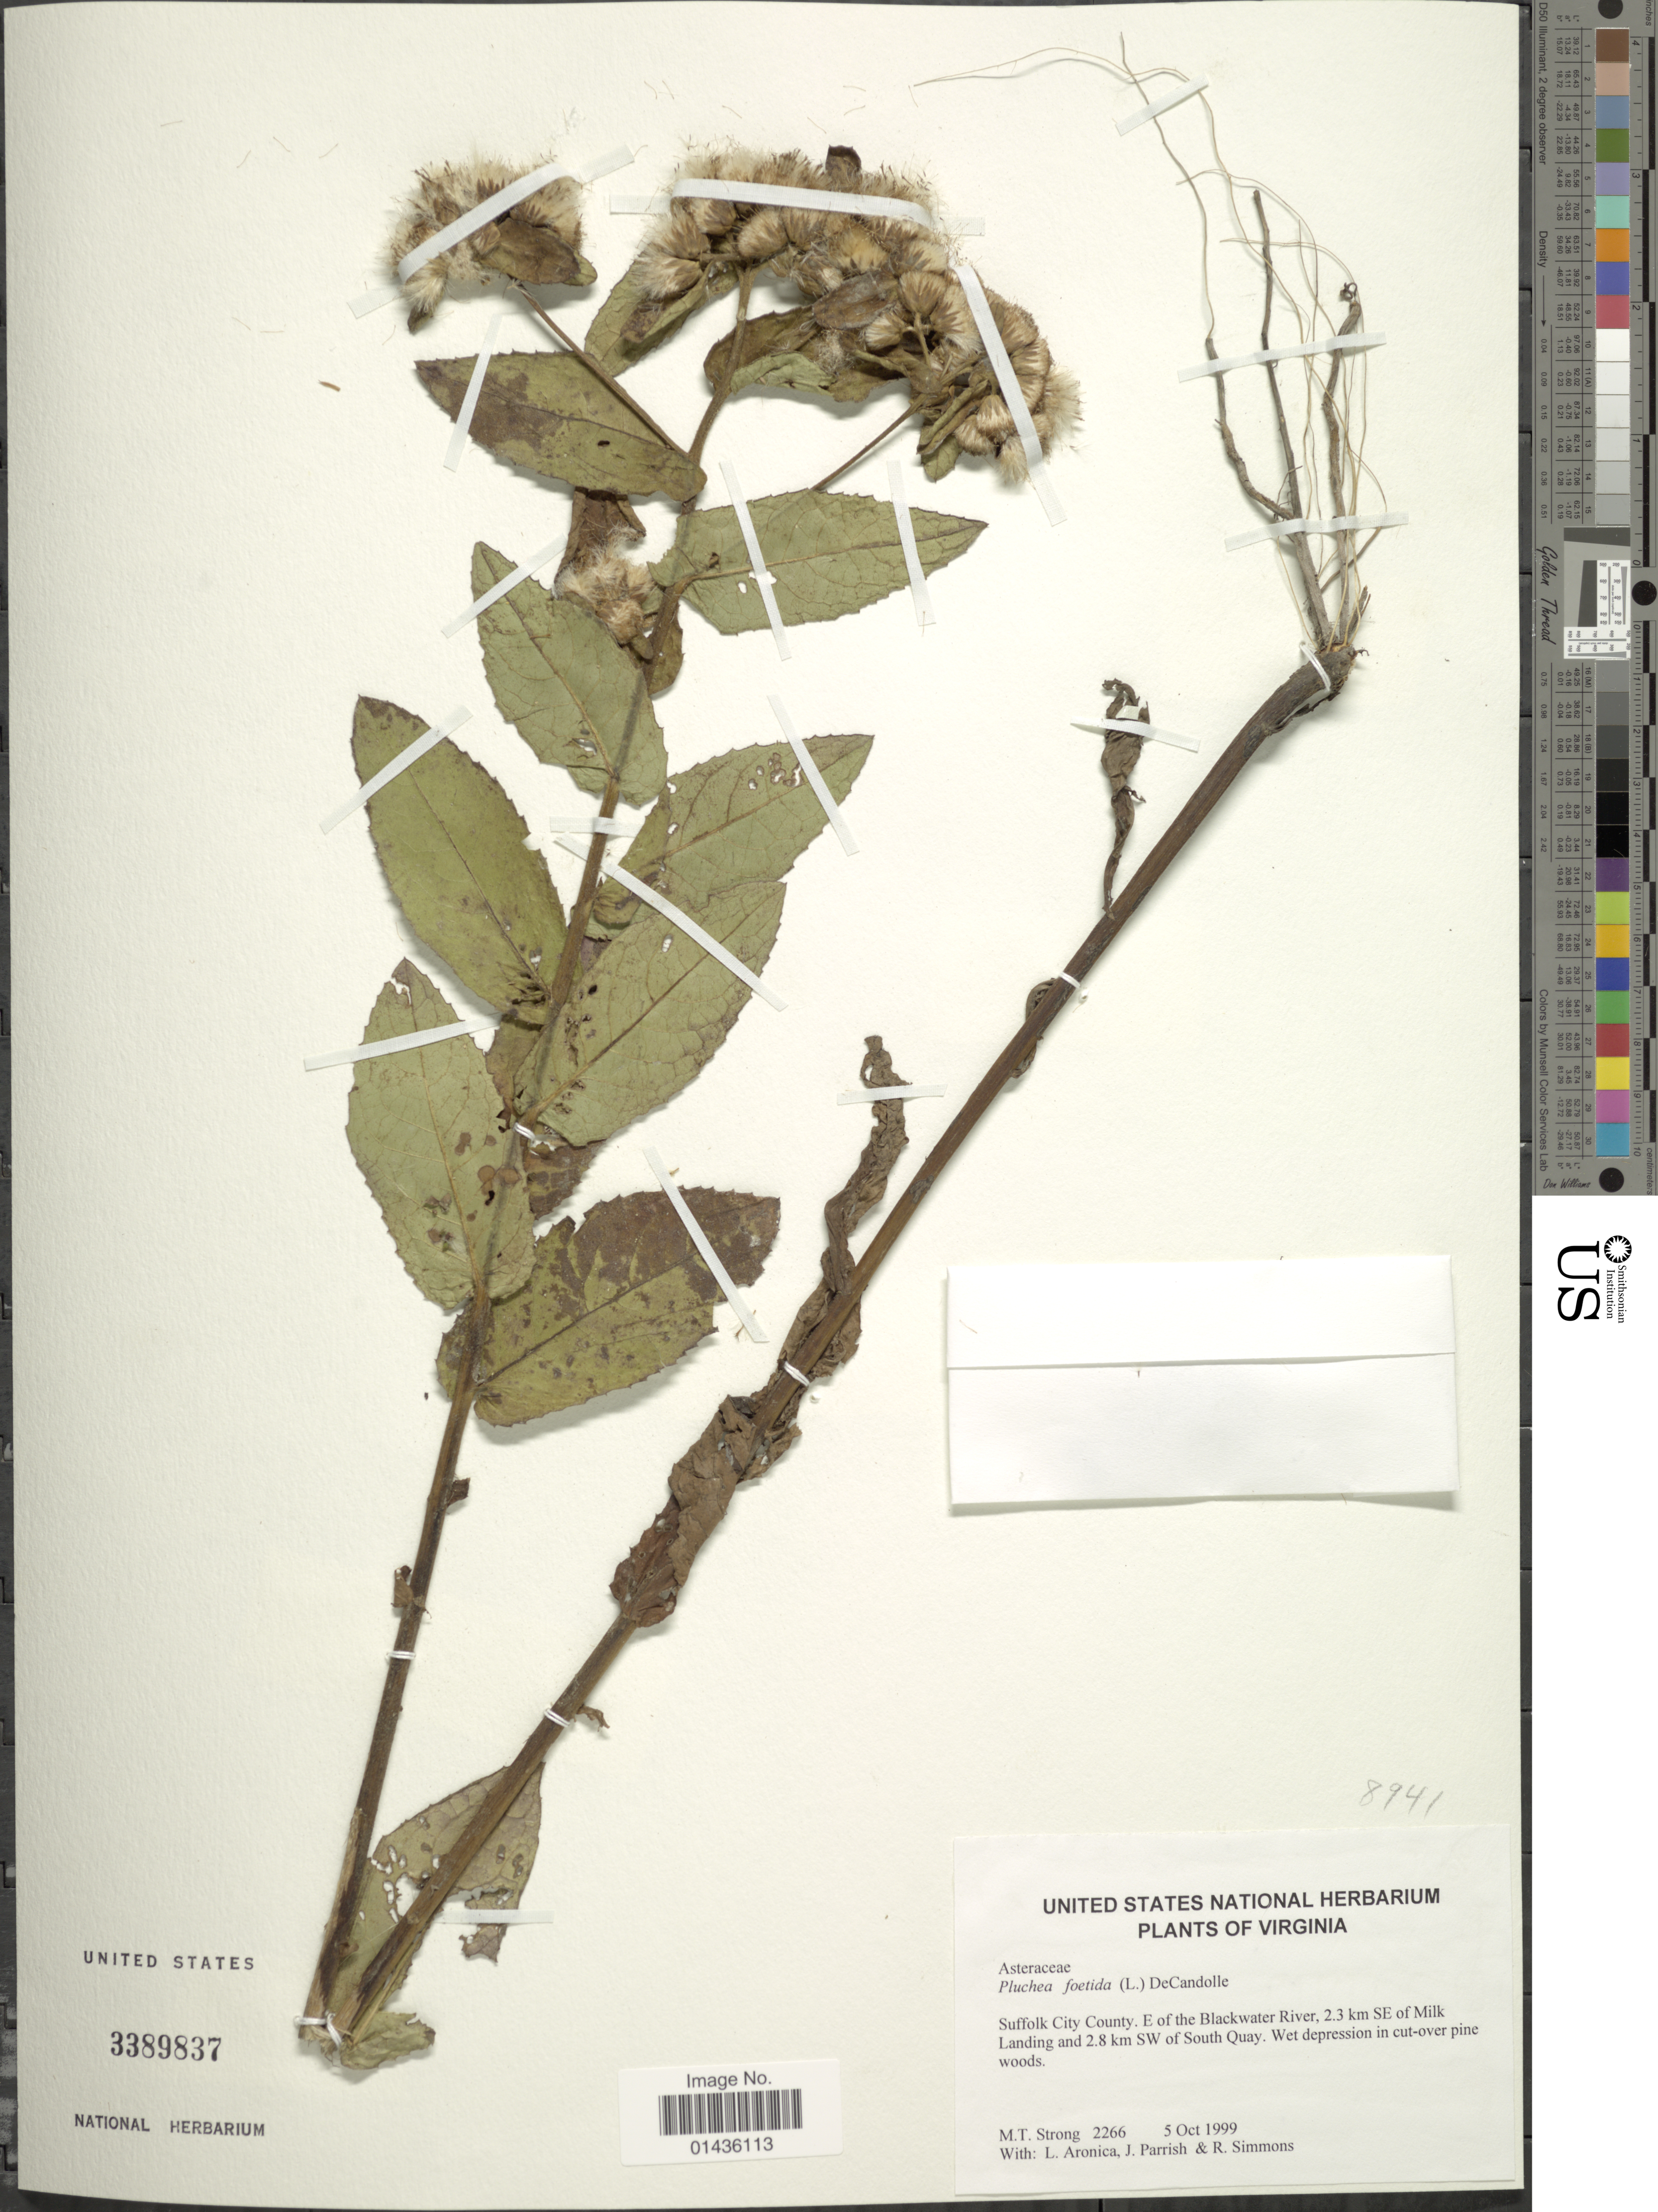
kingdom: Plantae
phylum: Tracheophyta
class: Magnoliopsida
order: Asterales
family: Asteraceae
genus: Pluchea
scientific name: Pluchea foetida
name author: (L.) DC.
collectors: M. T. Strong, L. Aronica, J. Parrish & R. Simmons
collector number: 2266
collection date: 1999-10-05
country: United States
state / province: Virginia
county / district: City of Suffolk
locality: Suffolk City County, E of the Blackwater River, 2.3 km SE of Milk Landing and 2.8 km SW of South Quay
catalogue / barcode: US 3389837